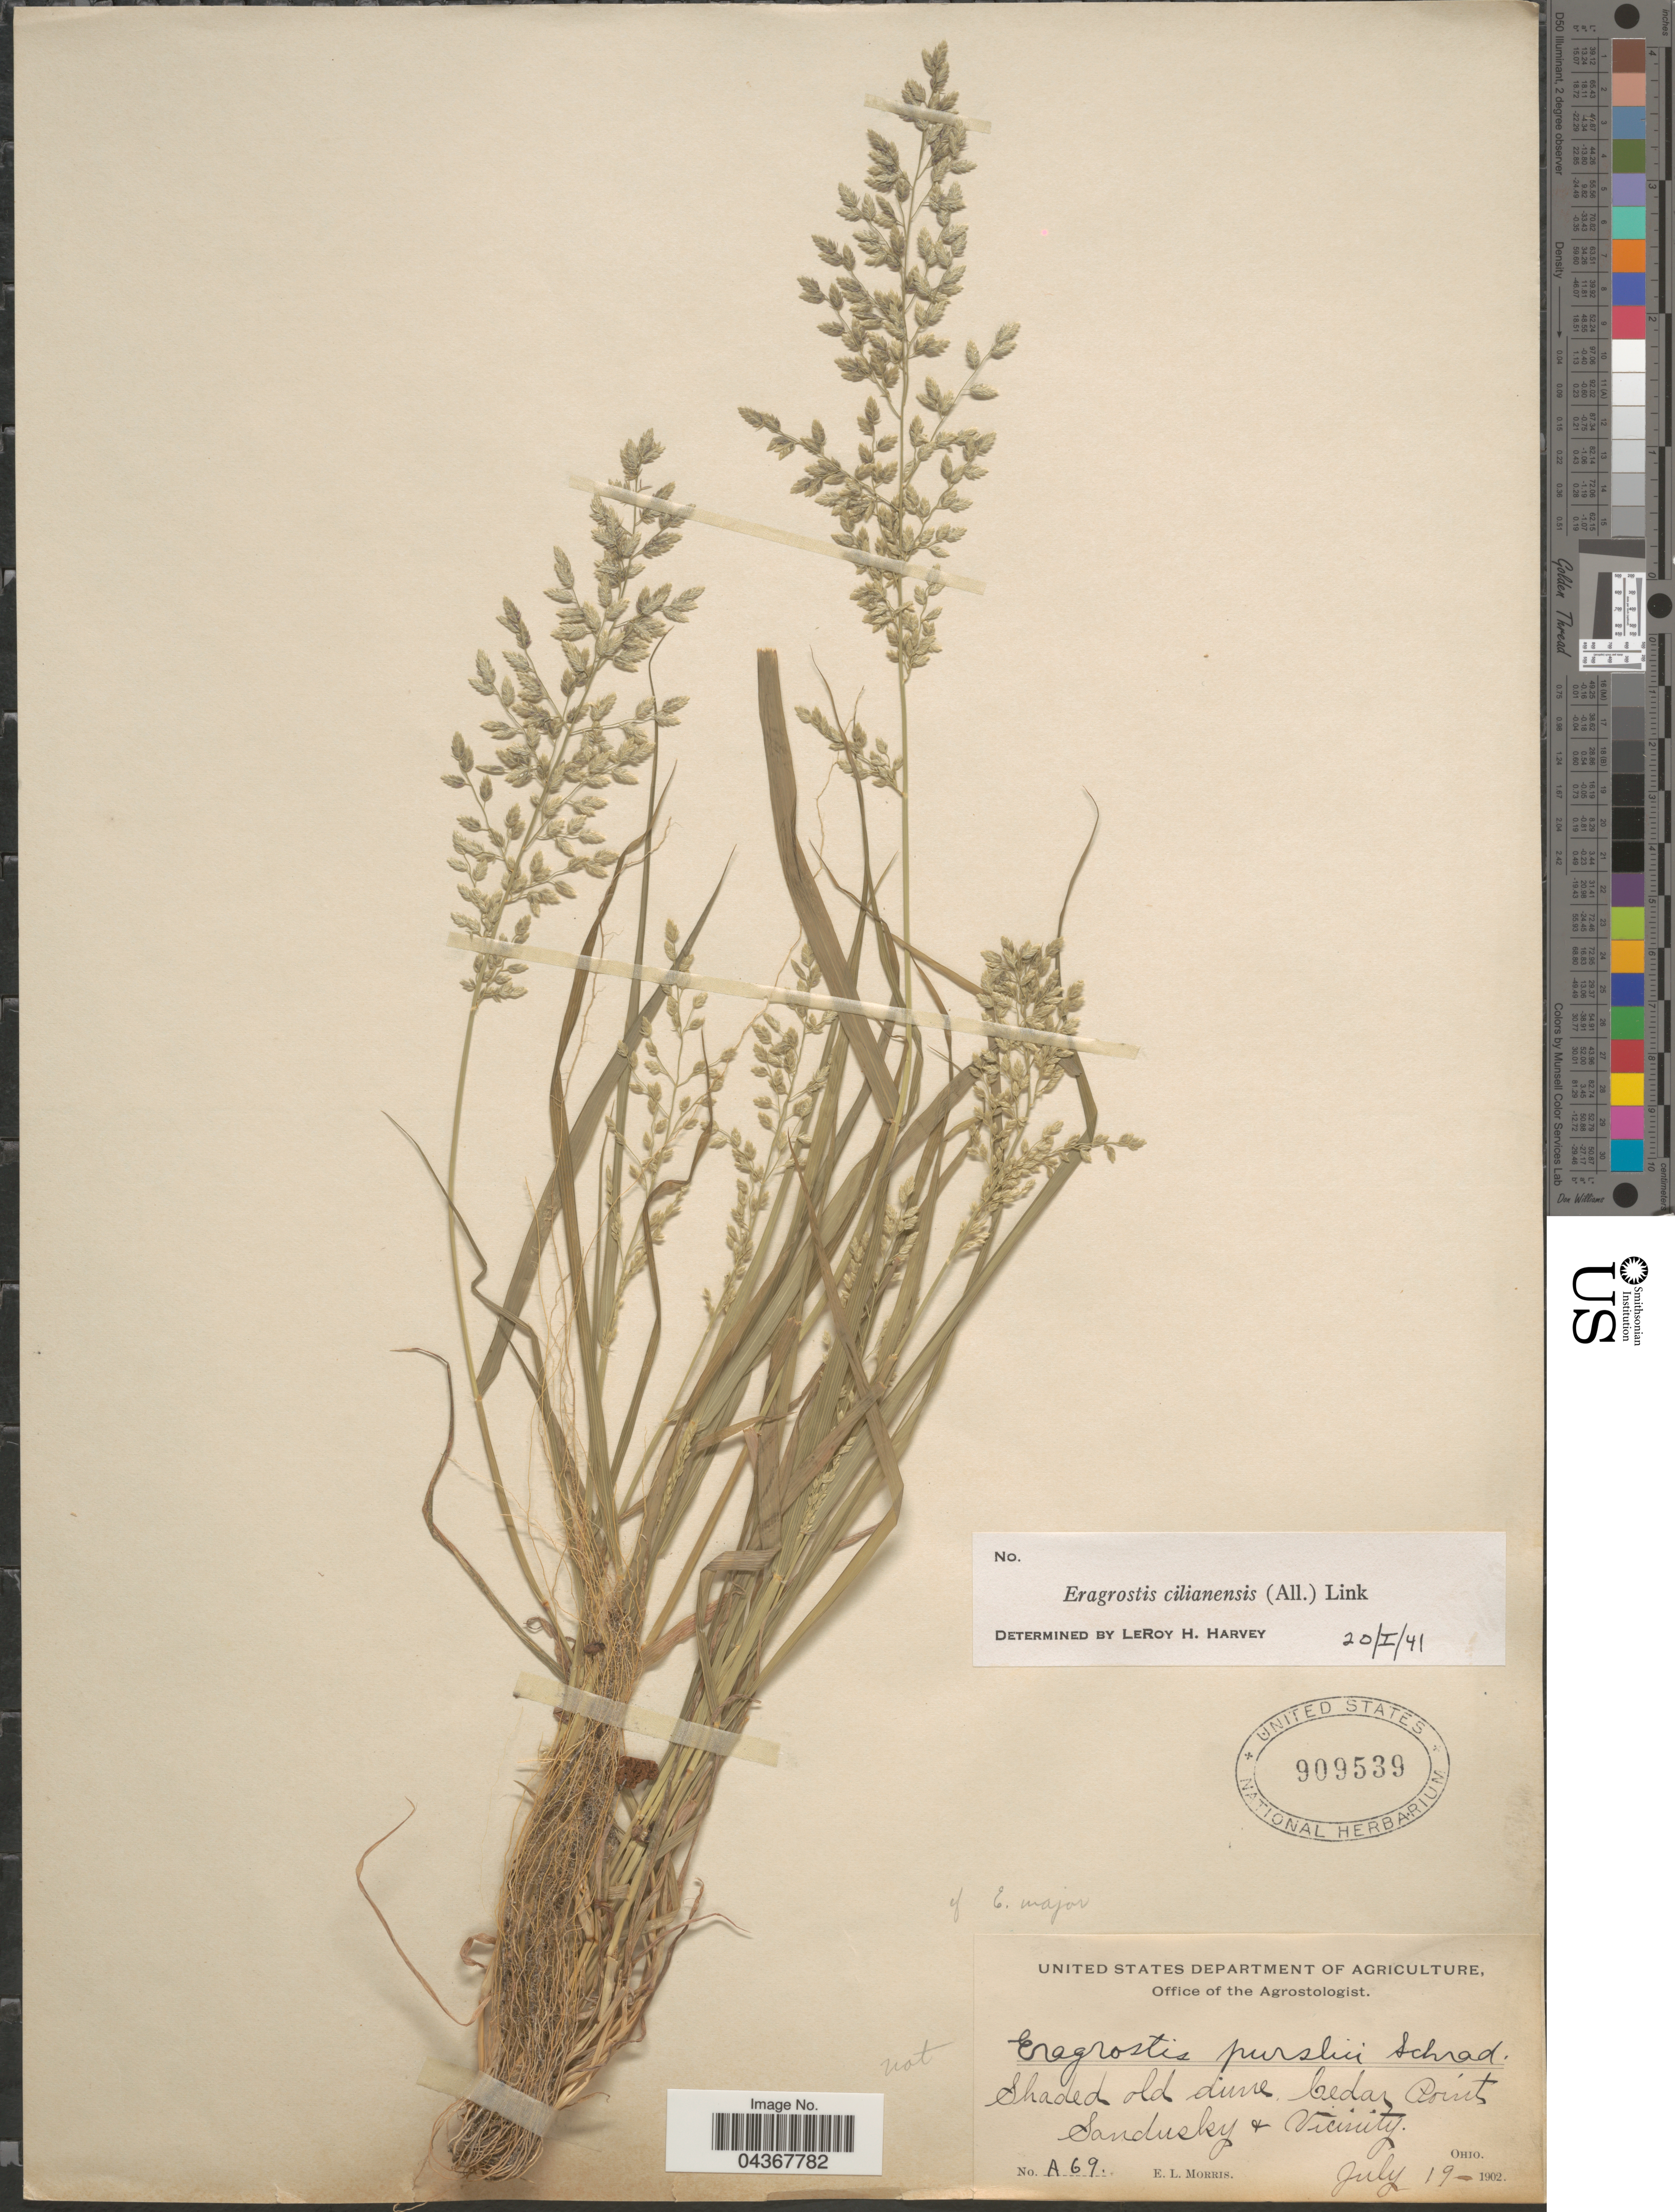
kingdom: Plantae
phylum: Tracheophyta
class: Liliopsida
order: Poales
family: Poaceae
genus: Eragrostis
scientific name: Eragrostis cilianensis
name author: (Bellardi) Vignolo ex Janch.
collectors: E. Morris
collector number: A69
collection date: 1902-07-19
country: United States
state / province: Ohio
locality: Cedar Point. Sandusky + Vicinity.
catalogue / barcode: US 909539